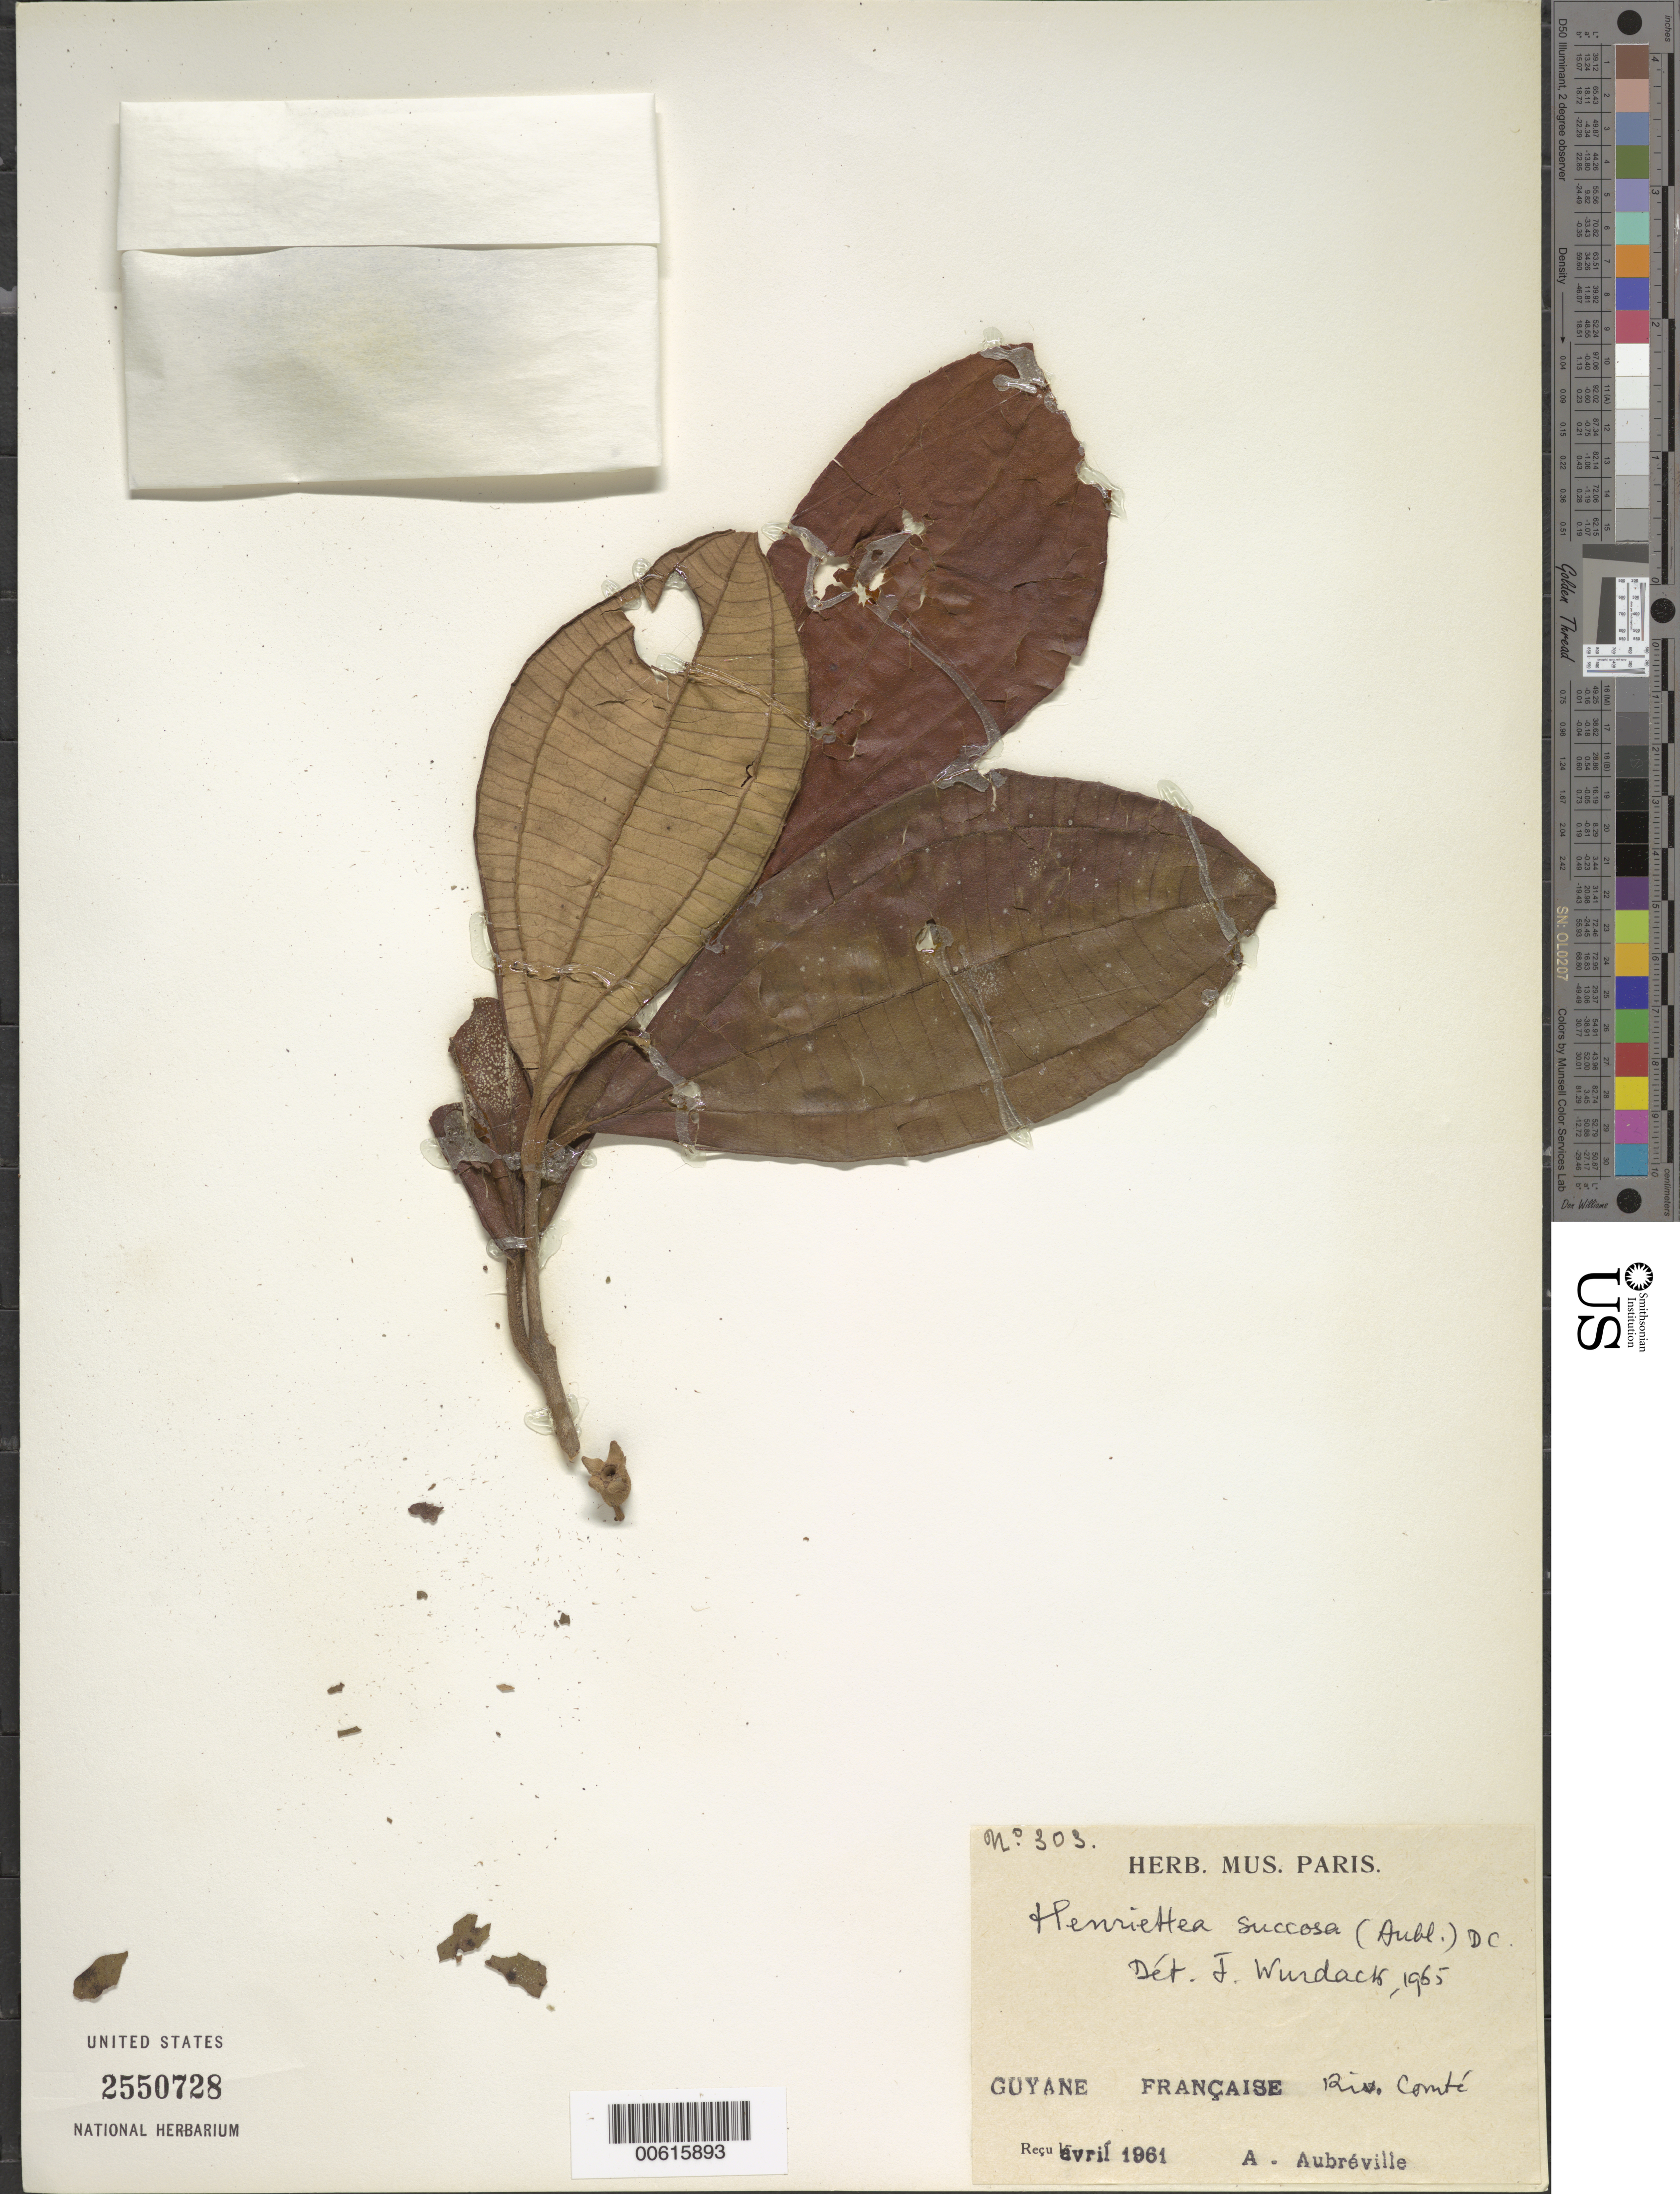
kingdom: Plantae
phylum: Tracheophyta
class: Magnoliopsida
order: Myrtales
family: Melastomataceae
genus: Henriettea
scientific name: Henriettea succosa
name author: (Aubl.) DC.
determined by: Wurdack, John J., (US), US (UNITED STATES)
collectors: A. Aubréville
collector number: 303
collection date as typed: Apr-61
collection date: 1961-04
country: French Guiana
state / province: Inini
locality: Bélizon, Comté R.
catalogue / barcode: US 2550728